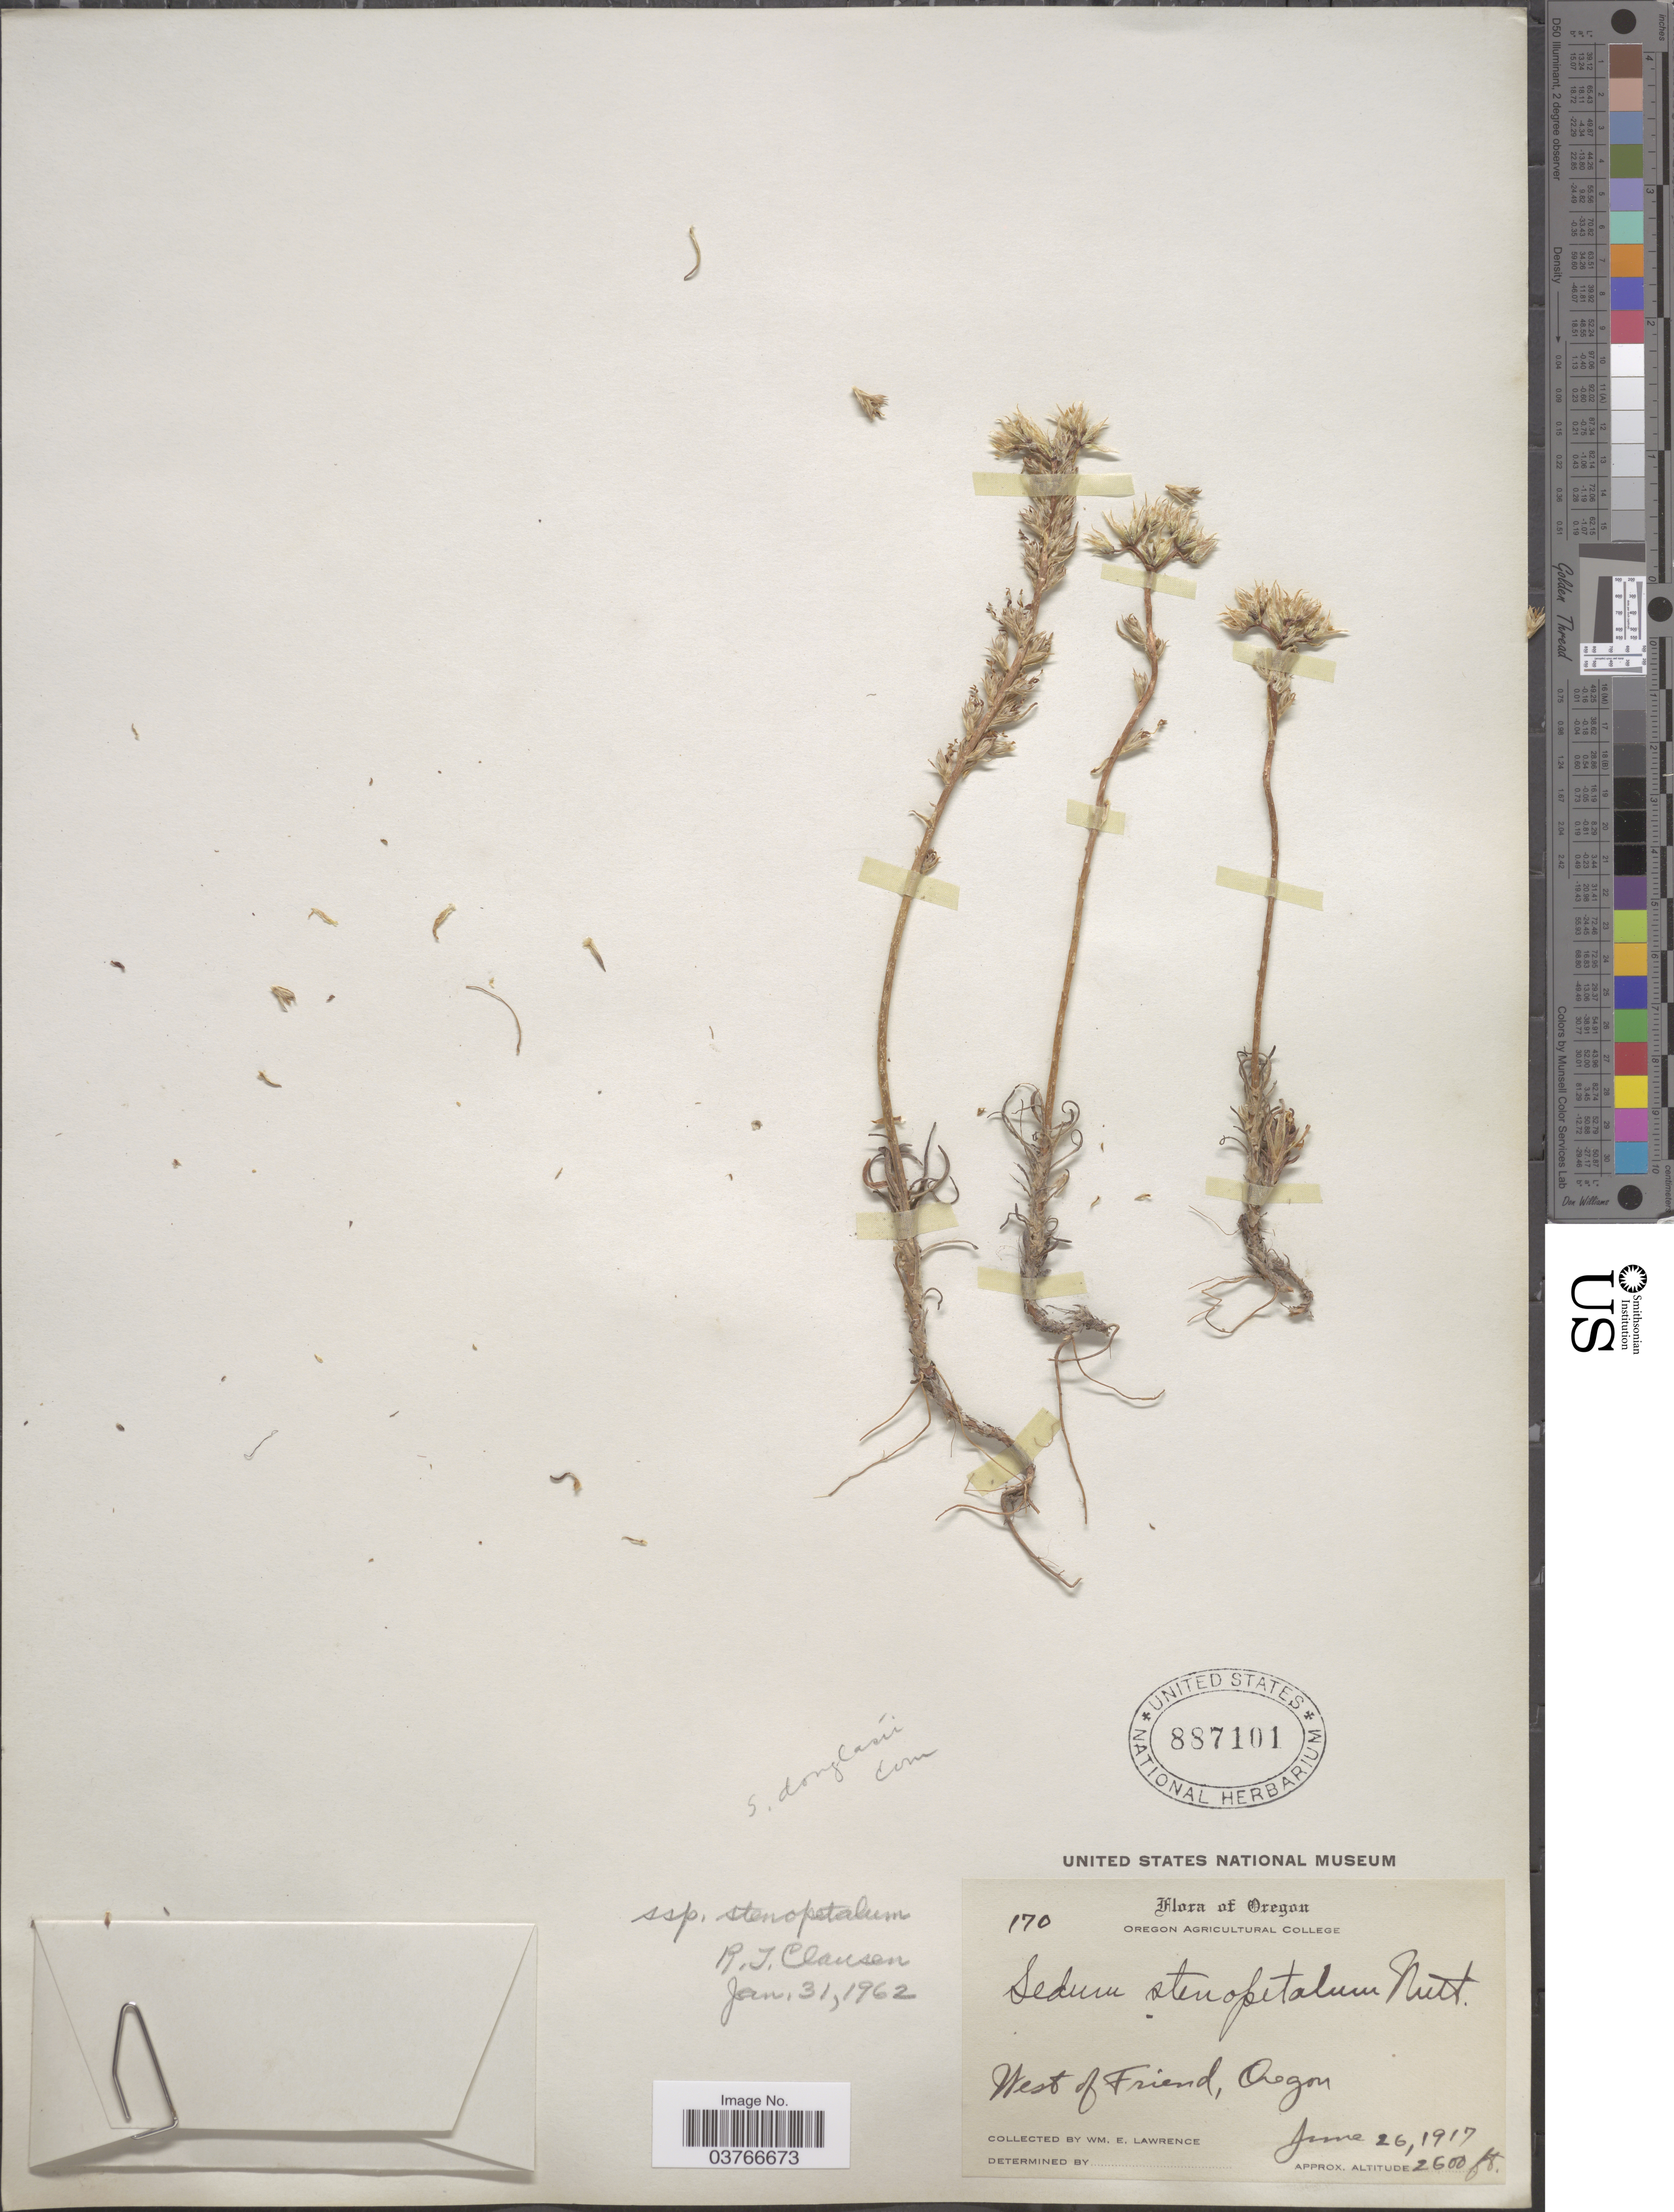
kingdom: Plantae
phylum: Tracheophyta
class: Magnoliopsida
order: Saxifragales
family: Crassulaceae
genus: Sedum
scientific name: Sedum stenopetalum var. stenopetalum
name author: Pursh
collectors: W. Lawrence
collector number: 170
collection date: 1917-06-26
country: United States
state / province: Oregon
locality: West of Friend.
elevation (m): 792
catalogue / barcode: US 887101